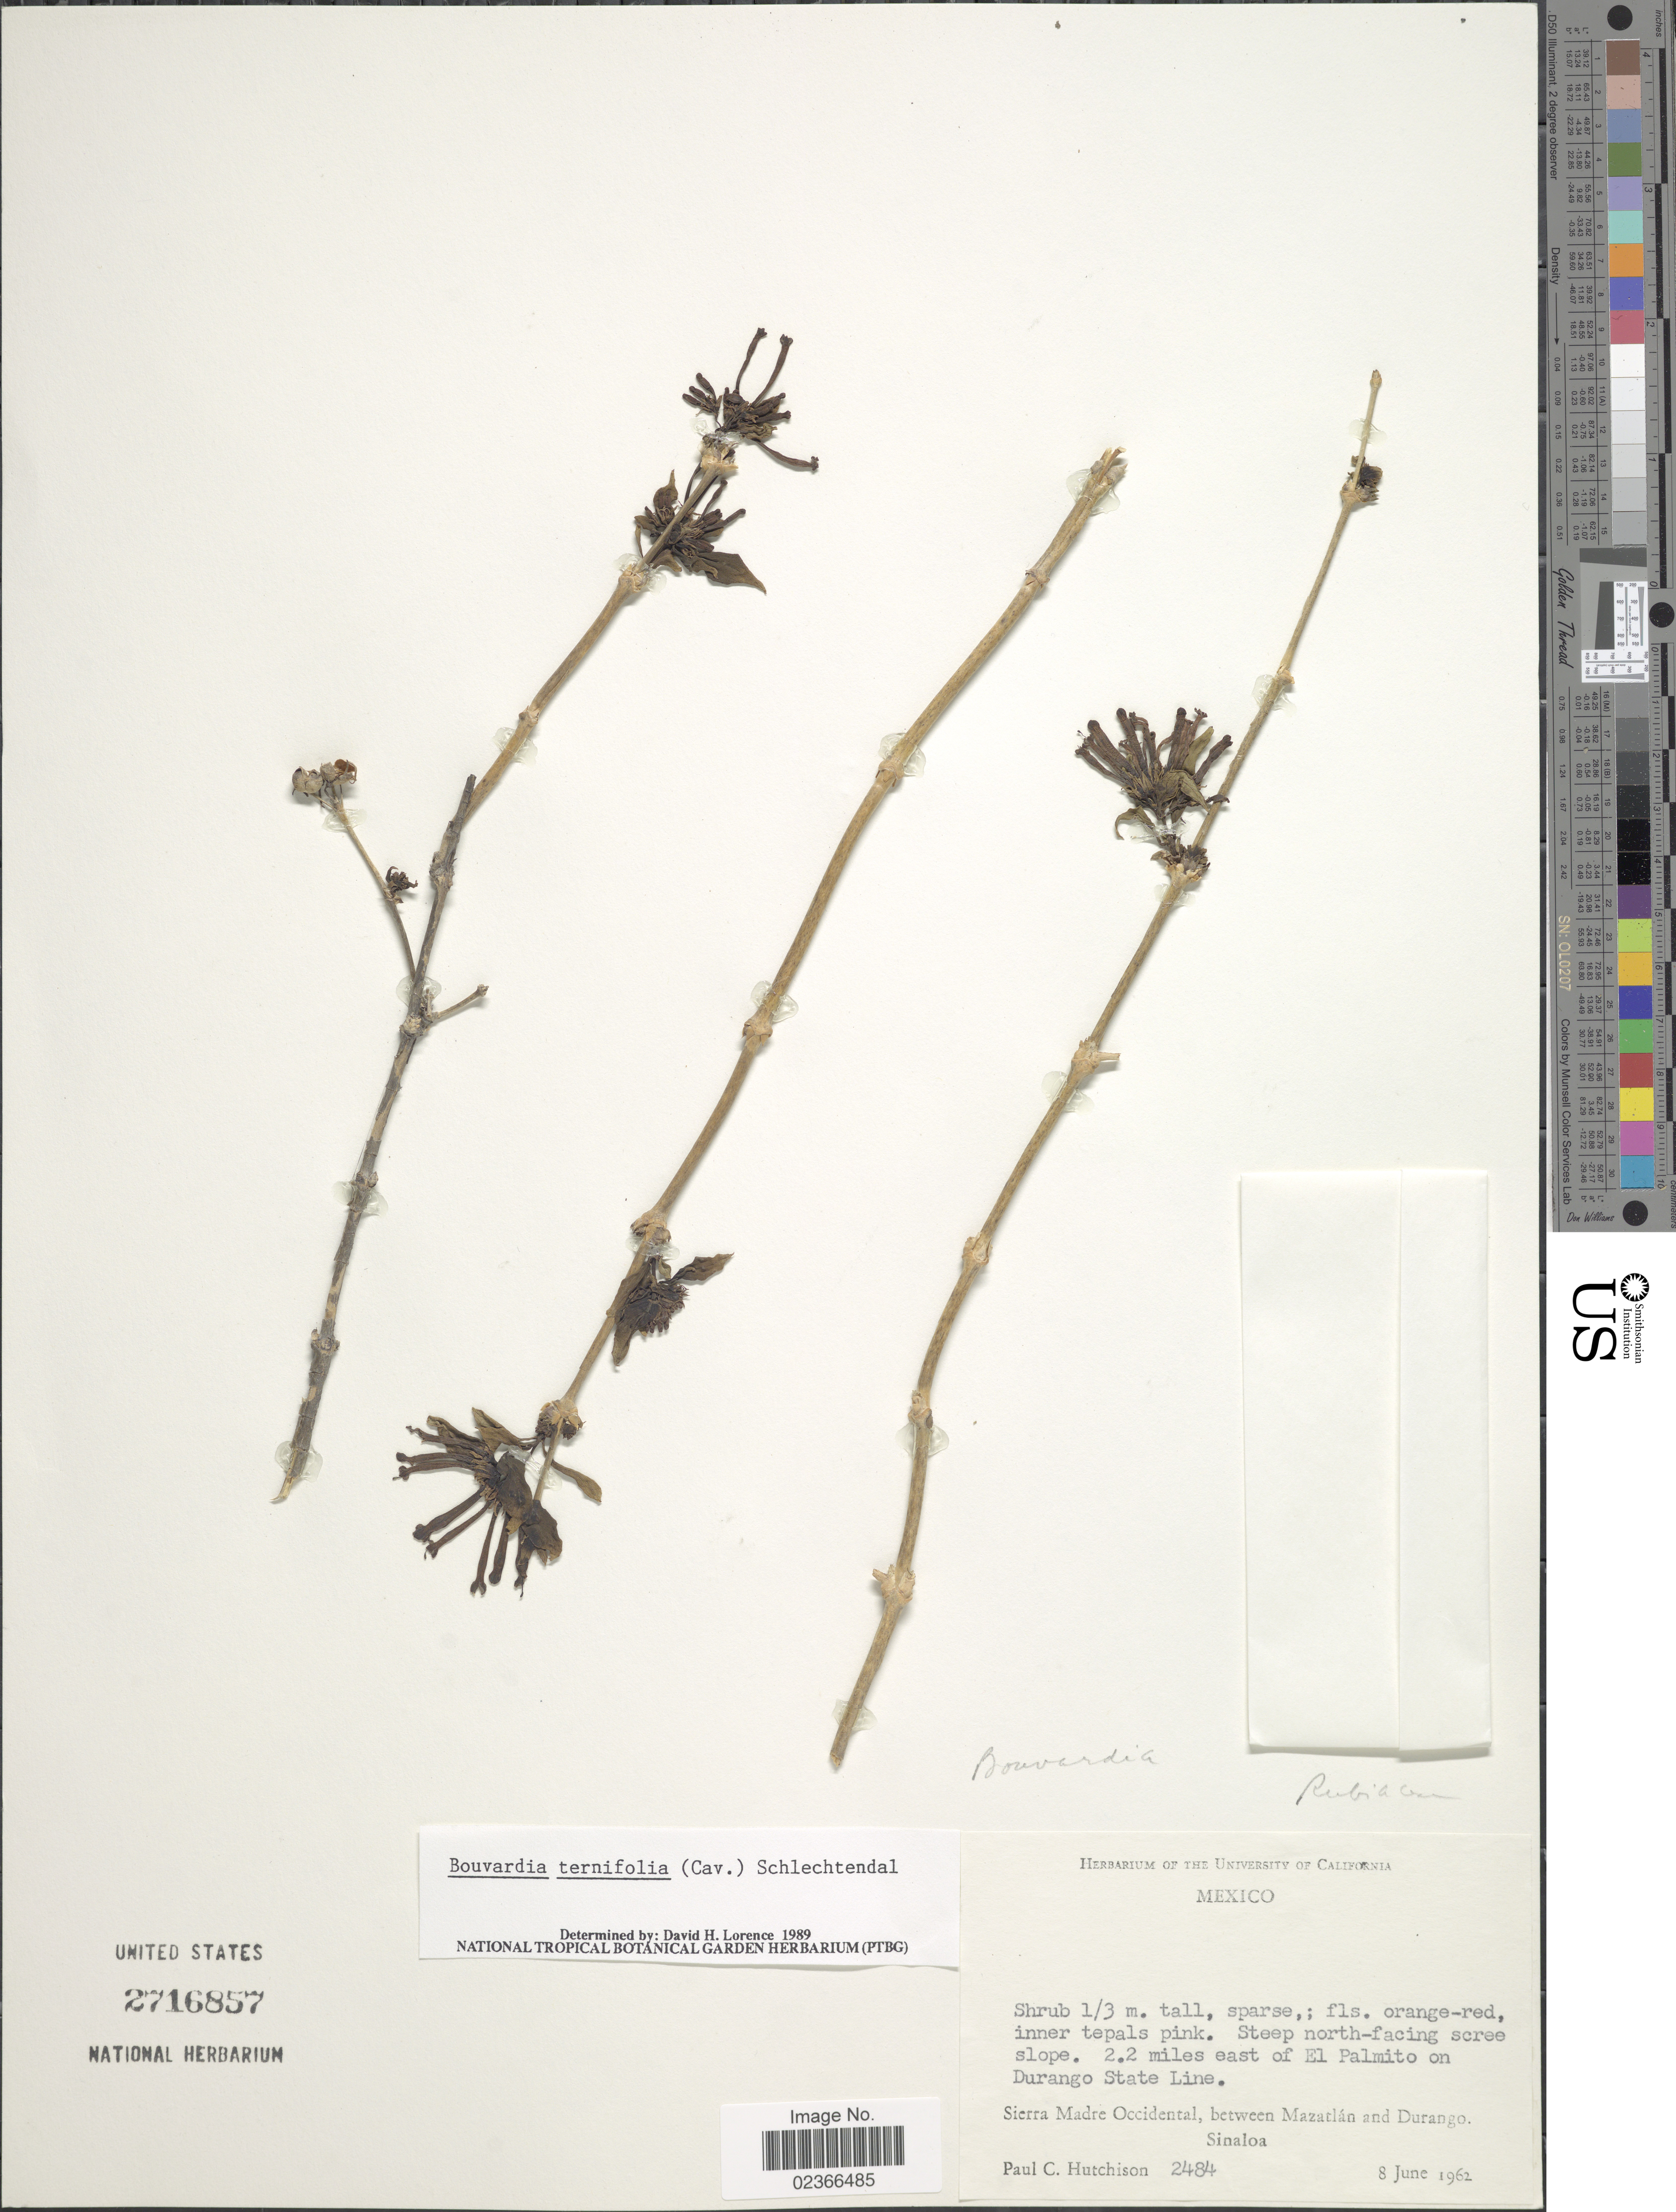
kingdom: Plantae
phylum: Tracheophyta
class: Magnoliopsida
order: Gentianales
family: Rubiaceae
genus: Bouvardia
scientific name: Bouvardia ternifolia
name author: (Cav.) Schltdl.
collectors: P. C. Hutchison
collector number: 2484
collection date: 1962-06-08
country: Mexico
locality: Steep north facing scree slope. 2.2 miles east of El Palmito on Durango State Line, Sierra Madre Occidental, between Mazatlan and Durango, Sinaloa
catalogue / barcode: US 2716857